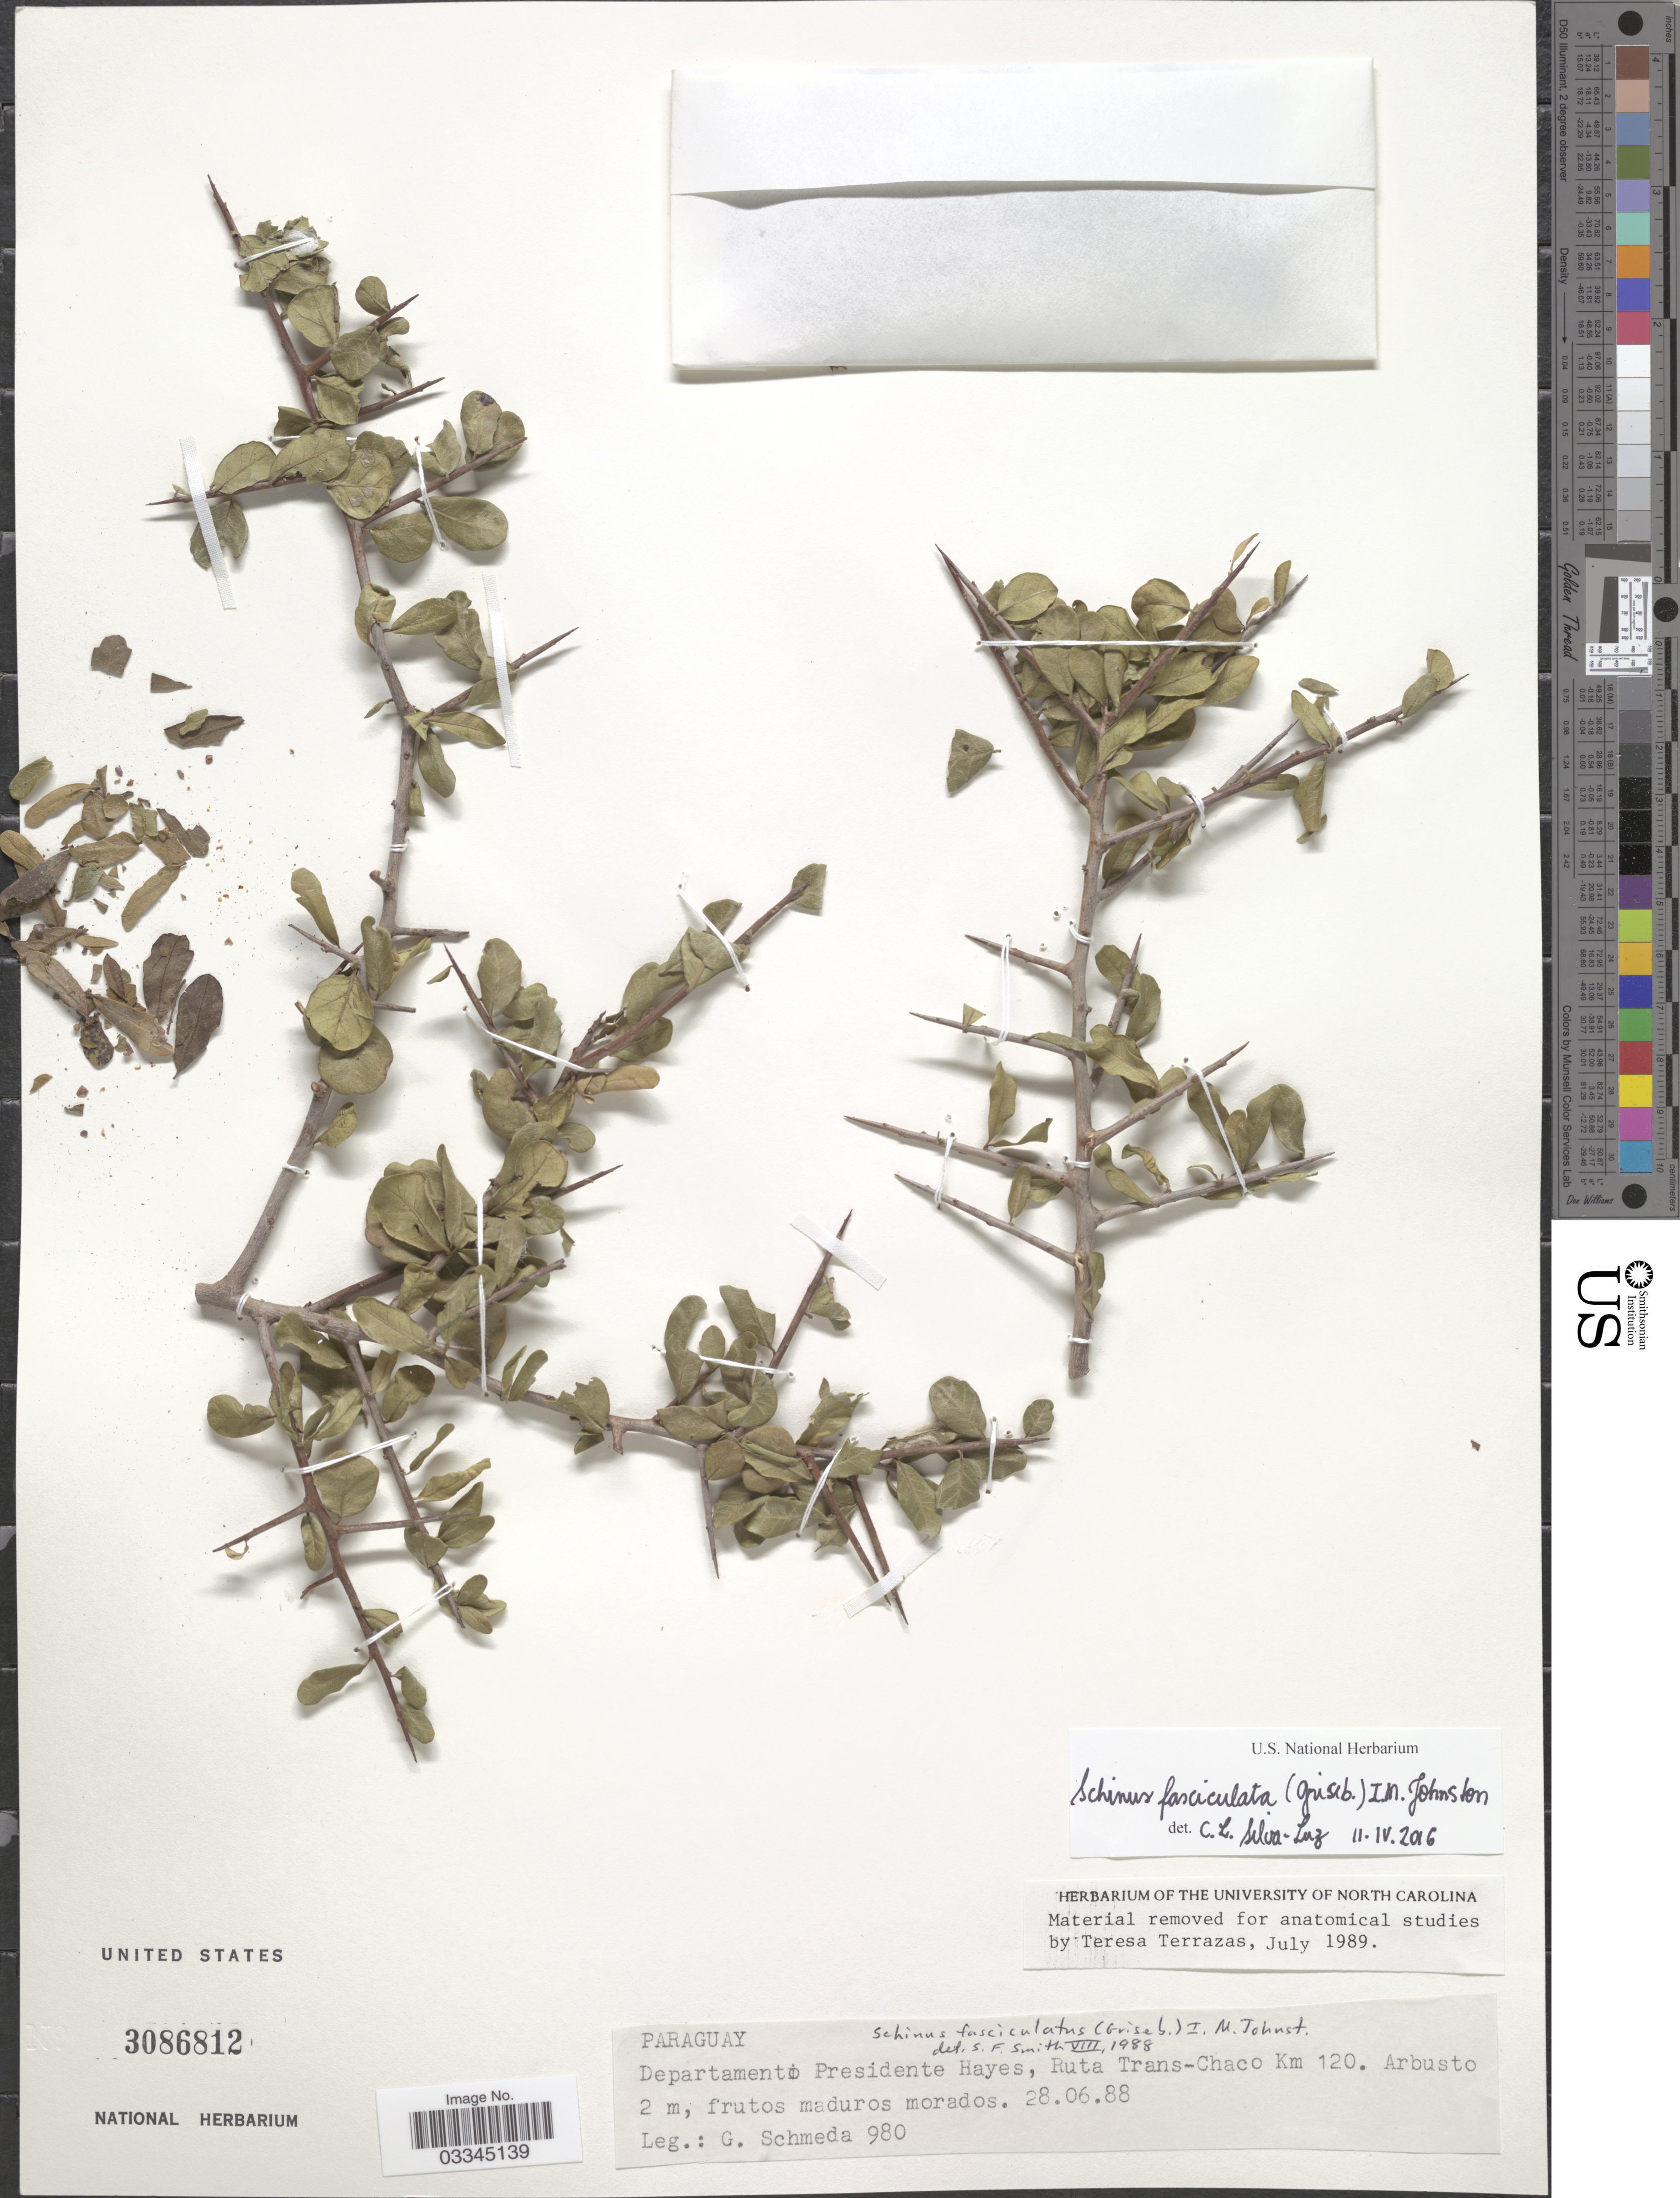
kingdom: Plantae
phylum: Tracheophyta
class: Magnoliopsida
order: Sapindales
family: Anacardiaceae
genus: Schinus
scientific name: Schinus fasciculata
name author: (Griseb.) I.M. Johnst.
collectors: G. Schmeda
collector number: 980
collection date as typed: Transcribed d/m/y: 28/6/88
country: Paraguay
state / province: Presidente Hayes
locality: Departamento Presidente Hayes, Ruta Trans-Chaco Km 120.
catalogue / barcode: US 3086812